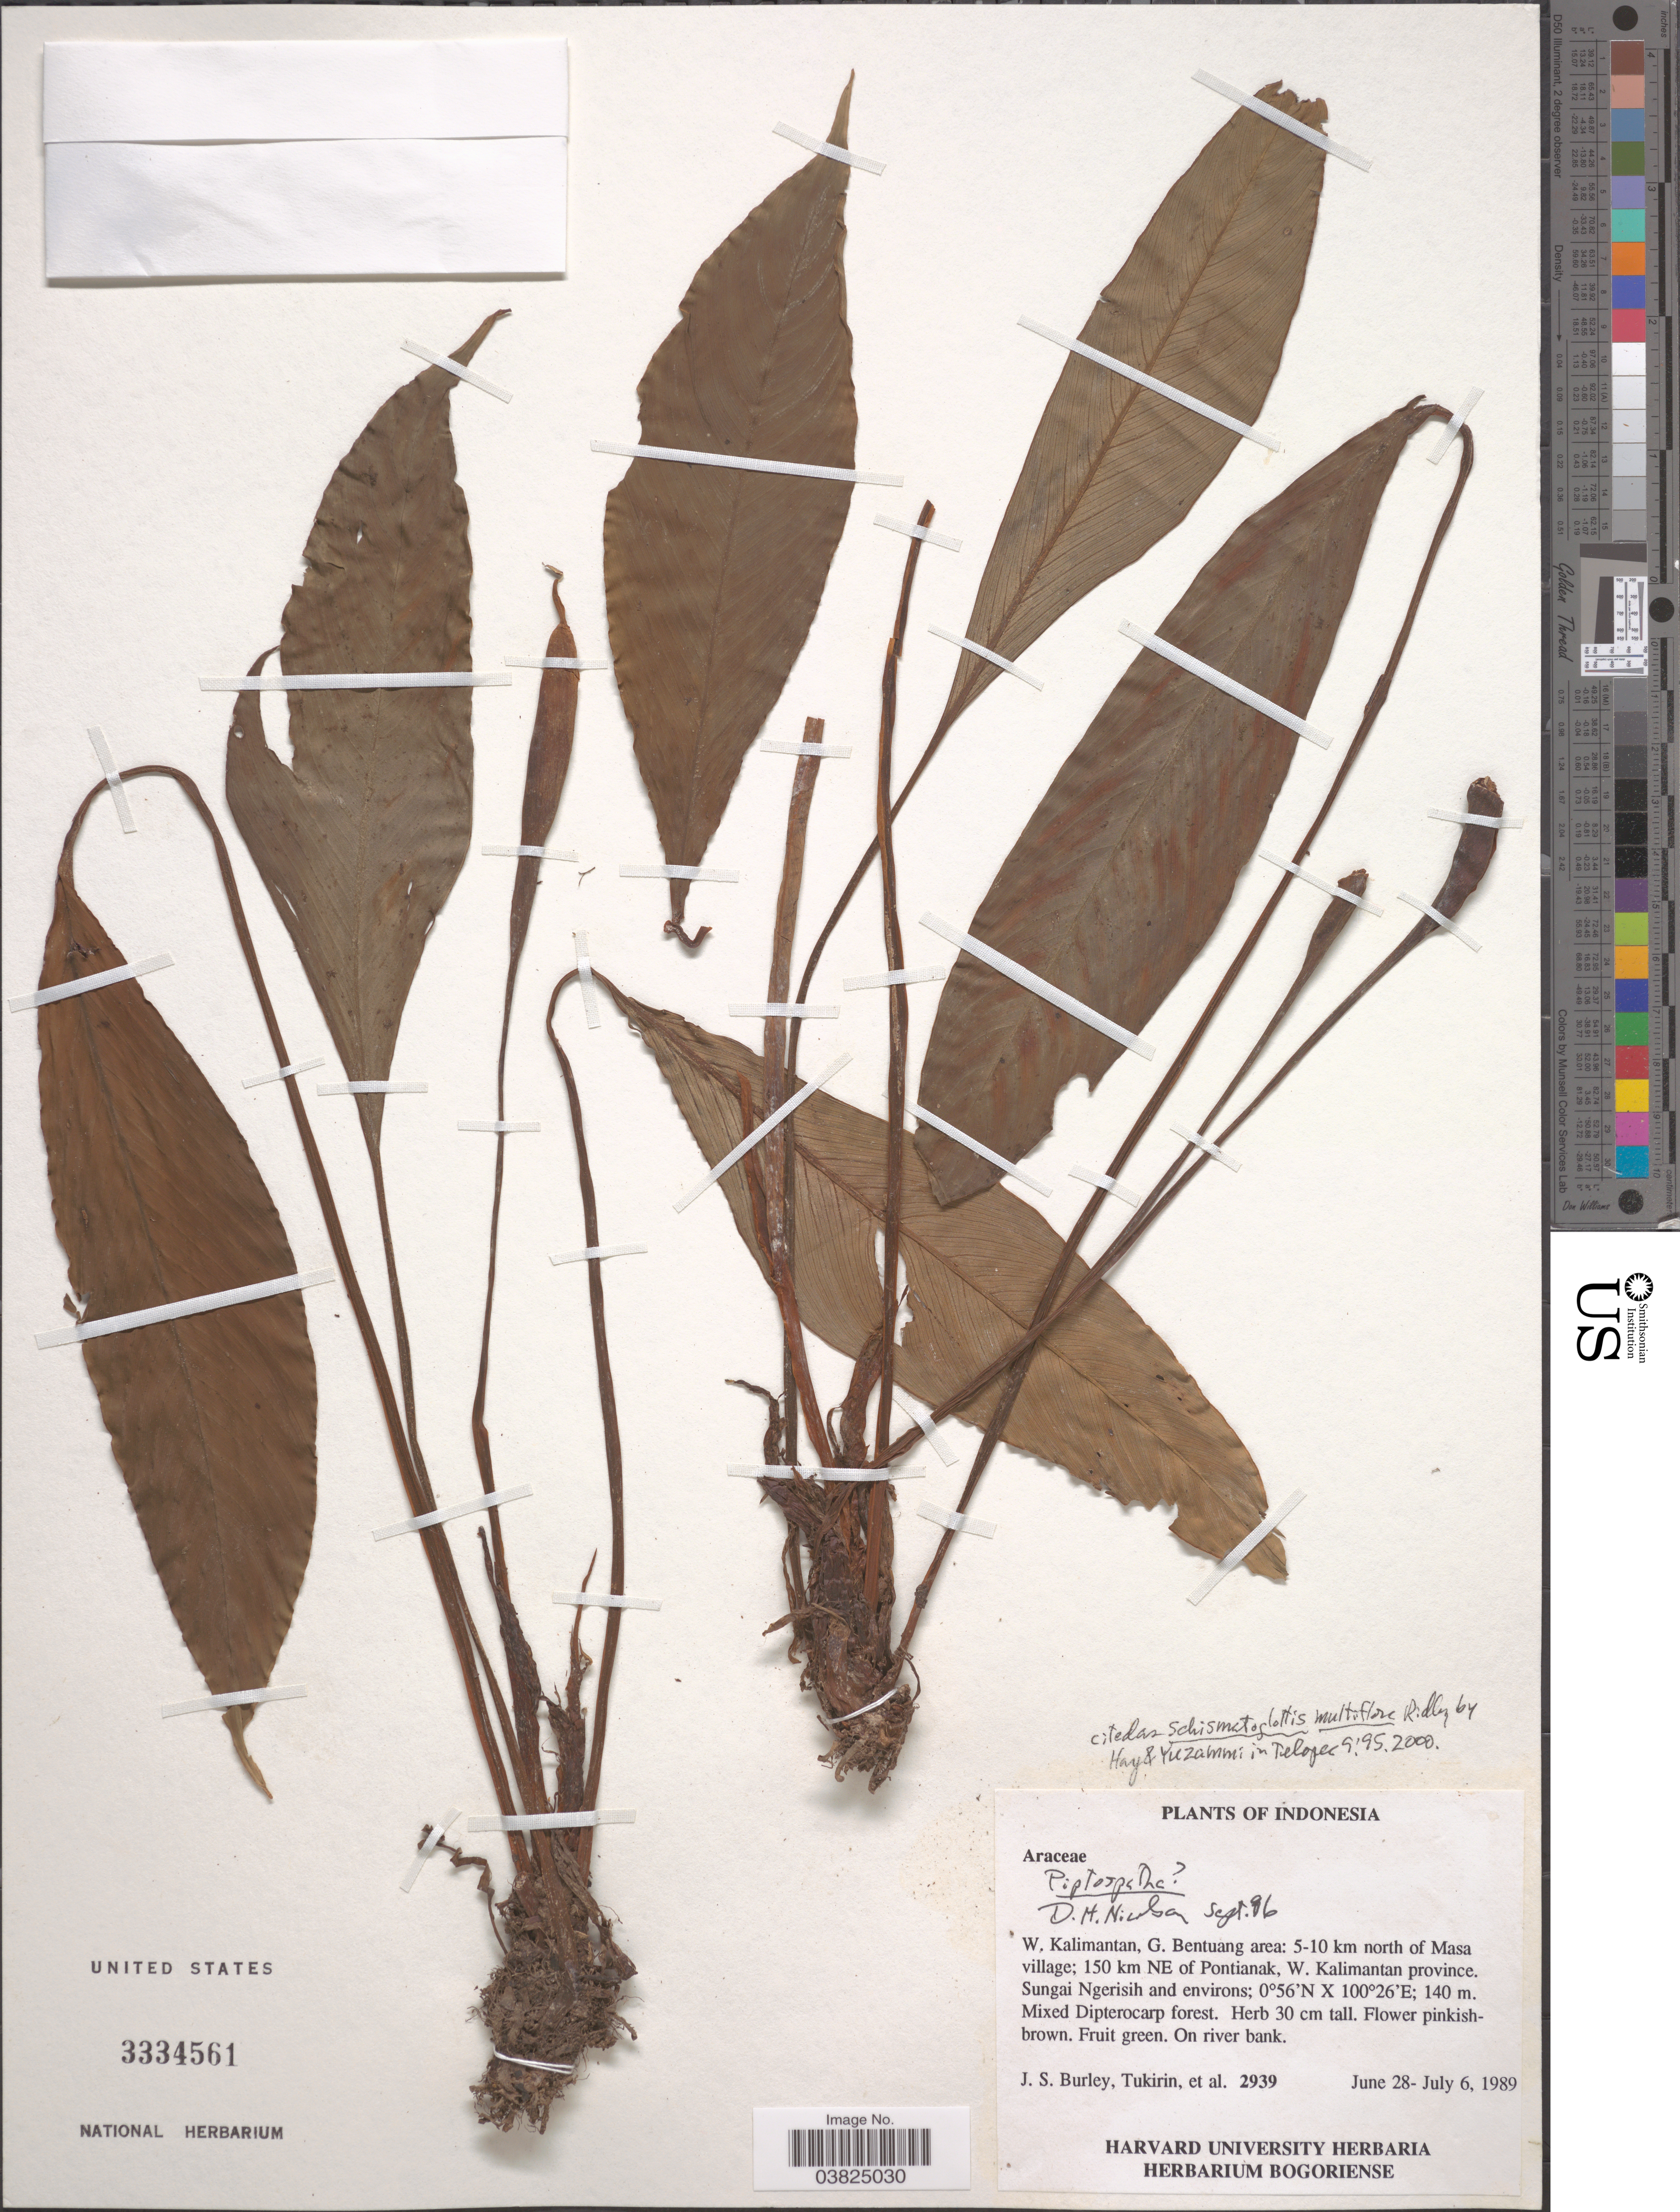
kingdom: Plantae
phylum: Tracheophyta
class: Liliopsida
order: Alismatales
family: Araceae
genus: Schismatoglottis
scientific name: Schismatoglottis multiflora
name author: Ridl.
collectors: J. S. Burley, -. Tukirin & et al.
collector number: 2939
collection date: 1989-06-28/1989-07-06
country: Indonesia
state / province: Kalimantan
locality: W. Kalimantan, G. Bentuang ara: 5-10 km north of Masa village; 150 km NE of Pontianak, W. Kalimantan province. Sungai Ngerisih and environs.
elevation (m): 140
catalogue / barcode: US 3334561